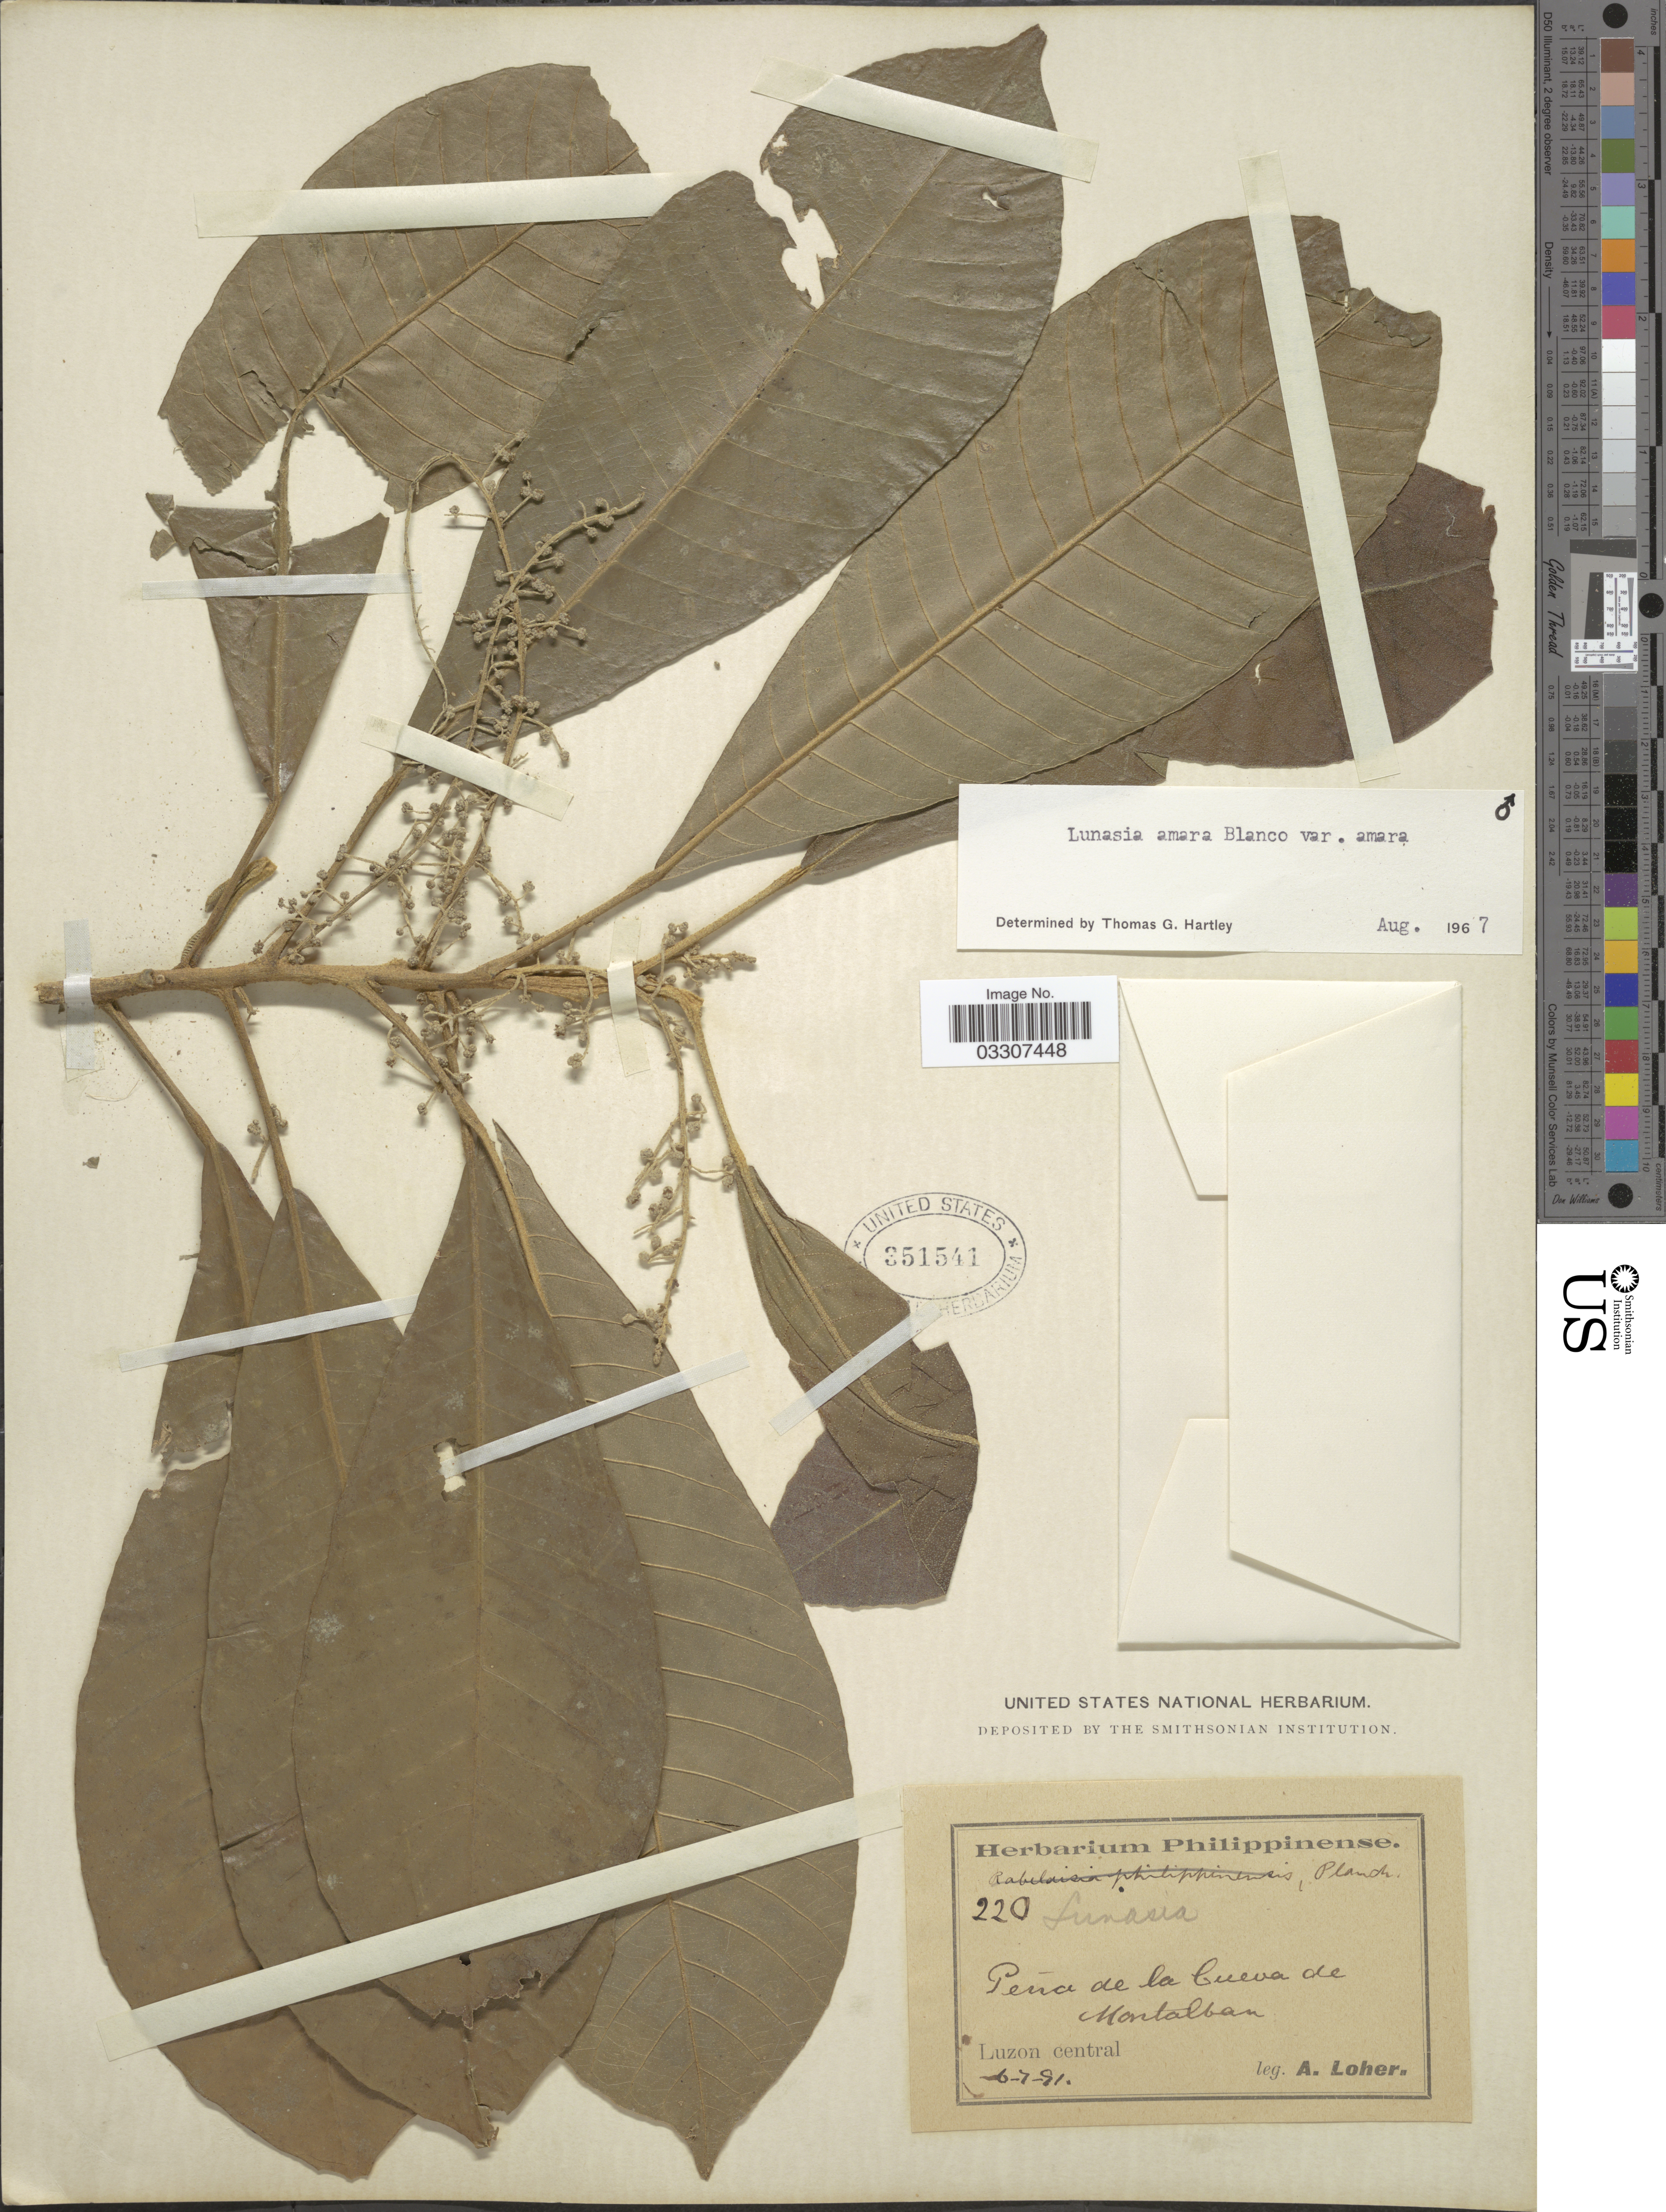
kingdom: Plantae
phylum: Tracheophyta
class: Magnoliopsida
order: Sapindales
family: Rutaceae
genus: Lunasia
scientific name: Lunasia amara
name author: Blanco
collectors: A. Loher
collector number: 220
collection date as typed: Transcribed d/m/y: 6/7/91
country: Philippines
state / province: Central Luzon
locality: Peña de la Cueva de Montalban. Luzon Central.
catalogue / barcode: US 351541